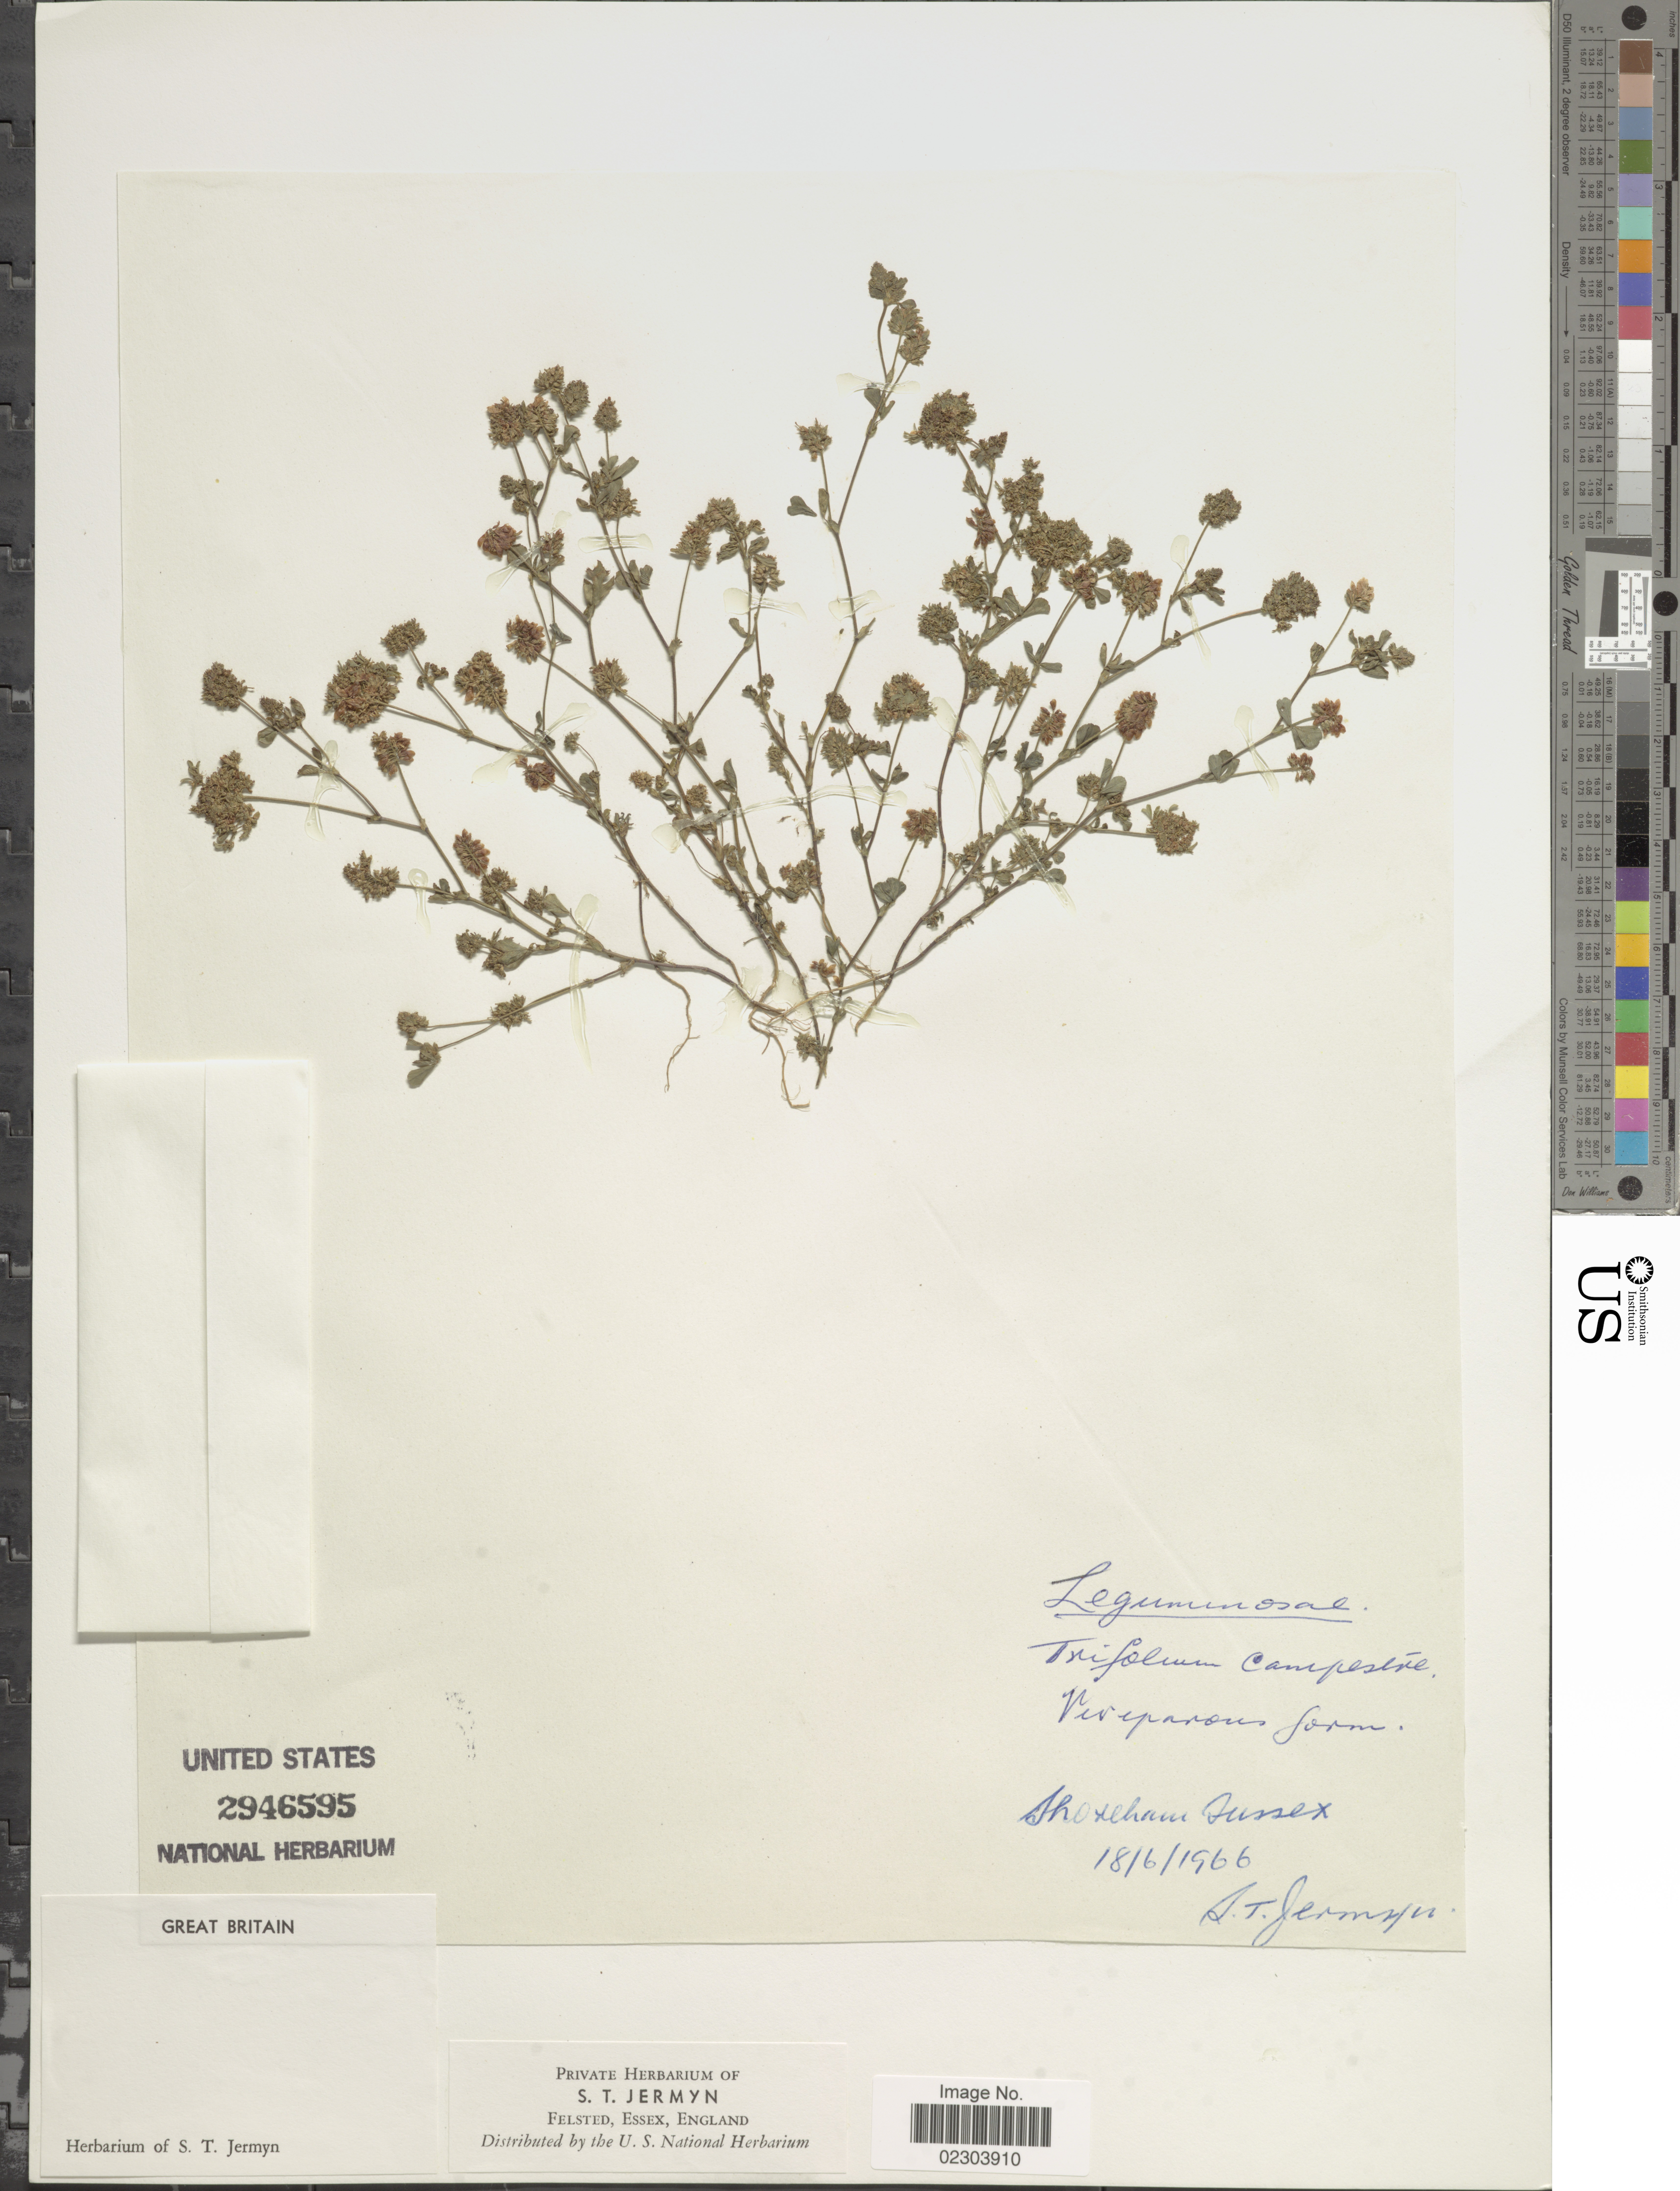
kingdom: Plantae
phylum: Tracheophyta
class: Magnoliopsida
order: Fabales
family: Fabaceae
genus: Trifolium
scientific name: Trifolium campestre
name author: Schreb.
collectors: S. Jermyn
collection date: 1966-06-18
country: United Kingdom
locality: Great Britain, Shoreham Sussex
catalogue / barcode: US 2946595